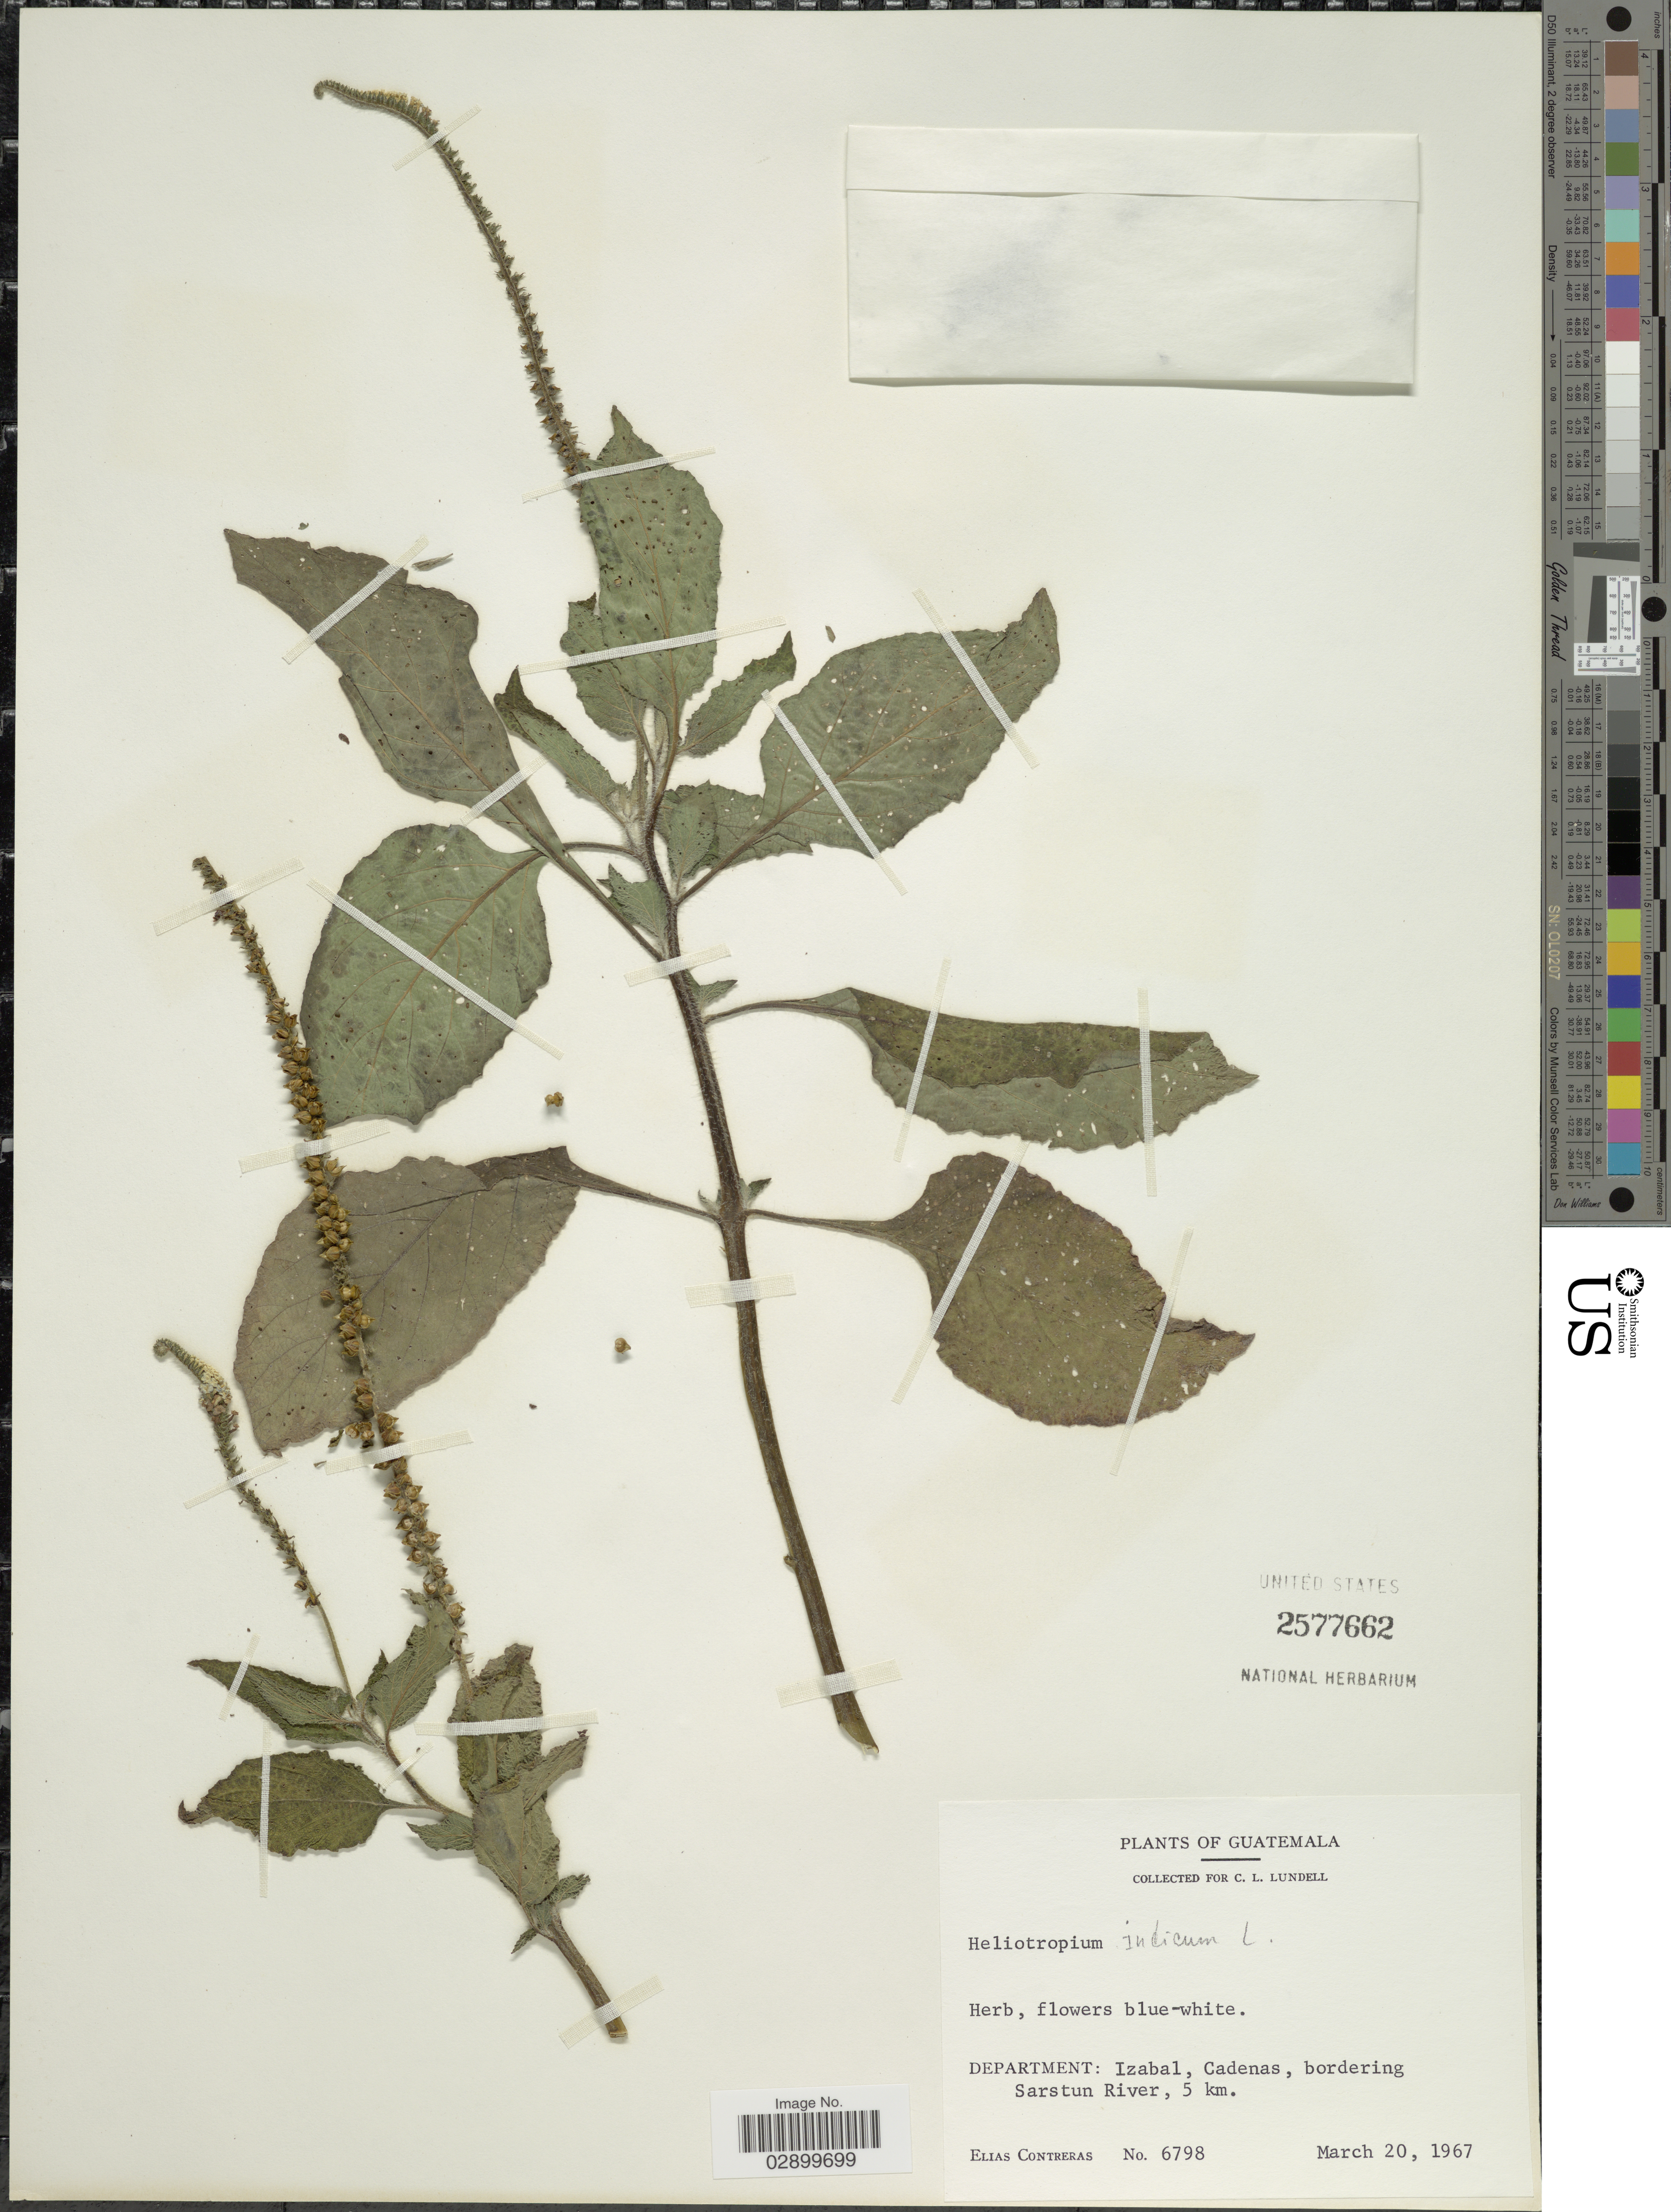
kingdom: Plantae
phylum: Tracheophyta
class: Magnoliopsida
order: Boraginales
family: Heliotropiaceae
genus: Heliotropium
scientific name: Heliotropium indicum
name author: L.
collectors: E. Contreras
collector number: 6798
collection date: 1967-03-20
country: Guatemala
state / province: Izabal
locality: Department: Izabal, Cadenas, bordering Sarstun River, 5 km.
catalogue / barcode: US 2577662